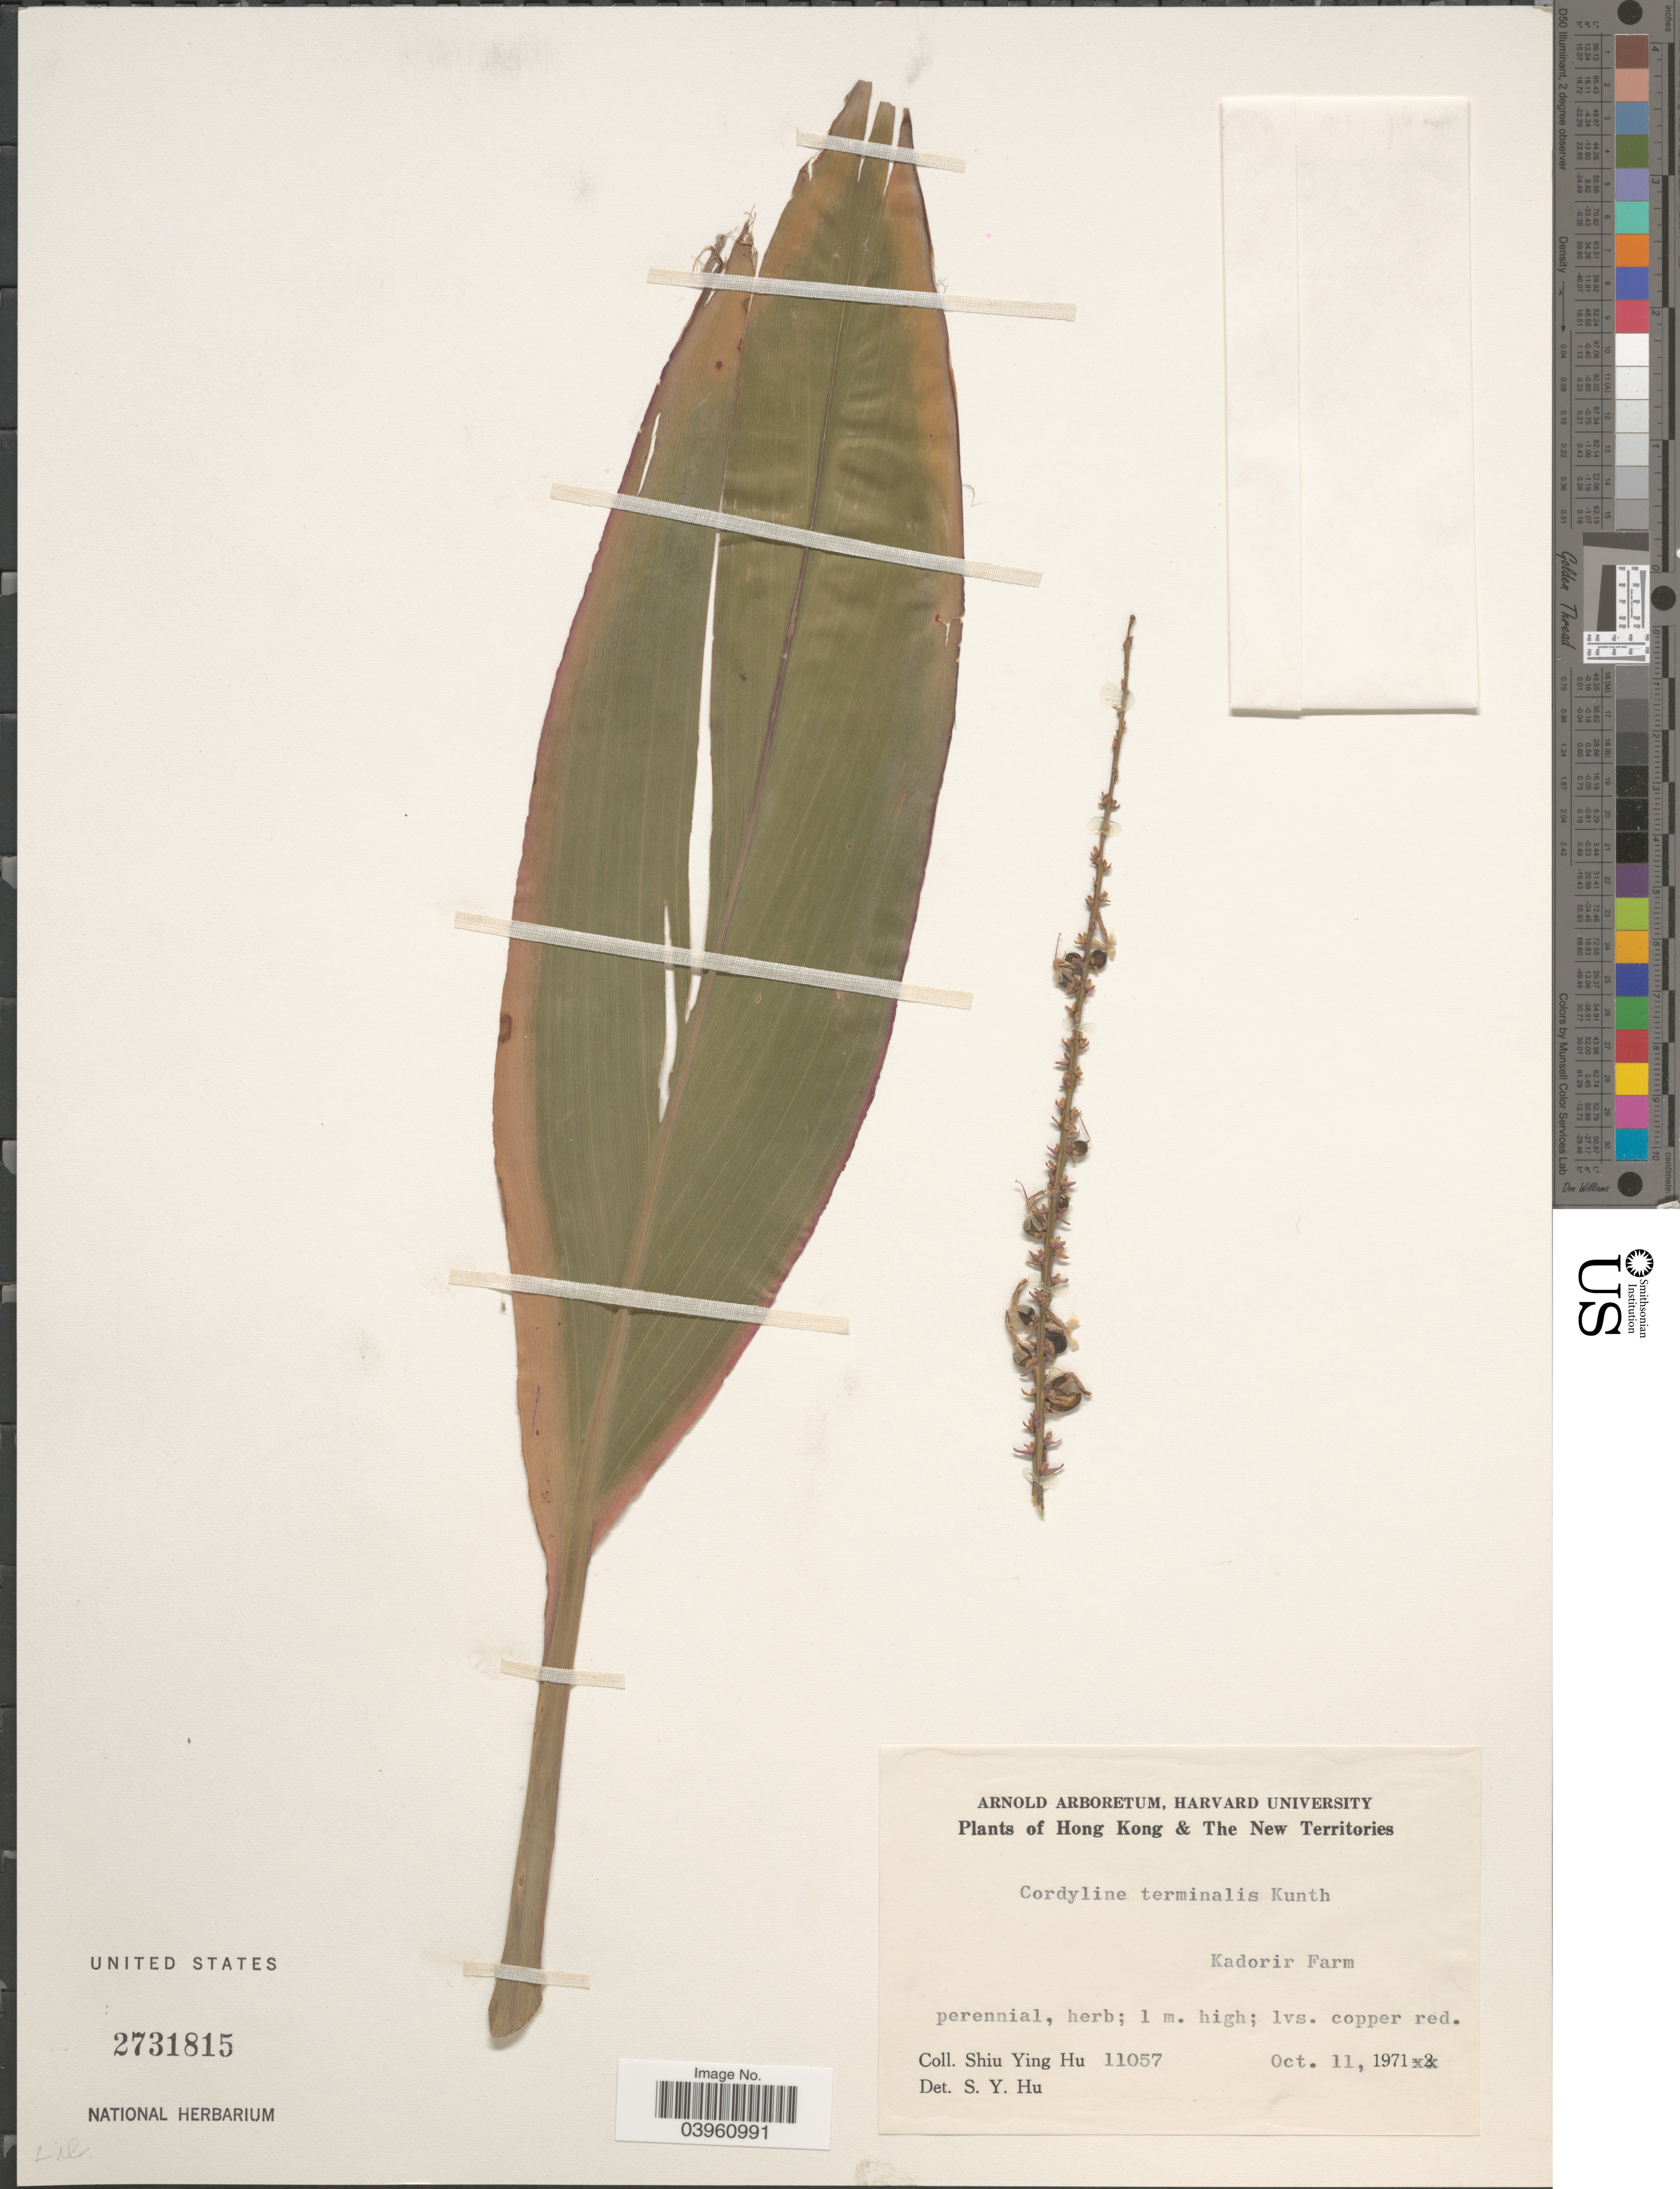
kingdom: Plantae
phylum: Tracheophyta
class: Liliopsida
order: Asparagales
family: Asparagaceae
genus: Cordyline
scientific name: Cordyline terminalis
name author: (L.) Kunth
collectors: S. Y. Hu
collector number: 11057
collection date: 1971-10-11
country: China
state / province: Hong Kong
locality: The New Territories. Kadorir Farm.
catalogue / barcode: US 2731815